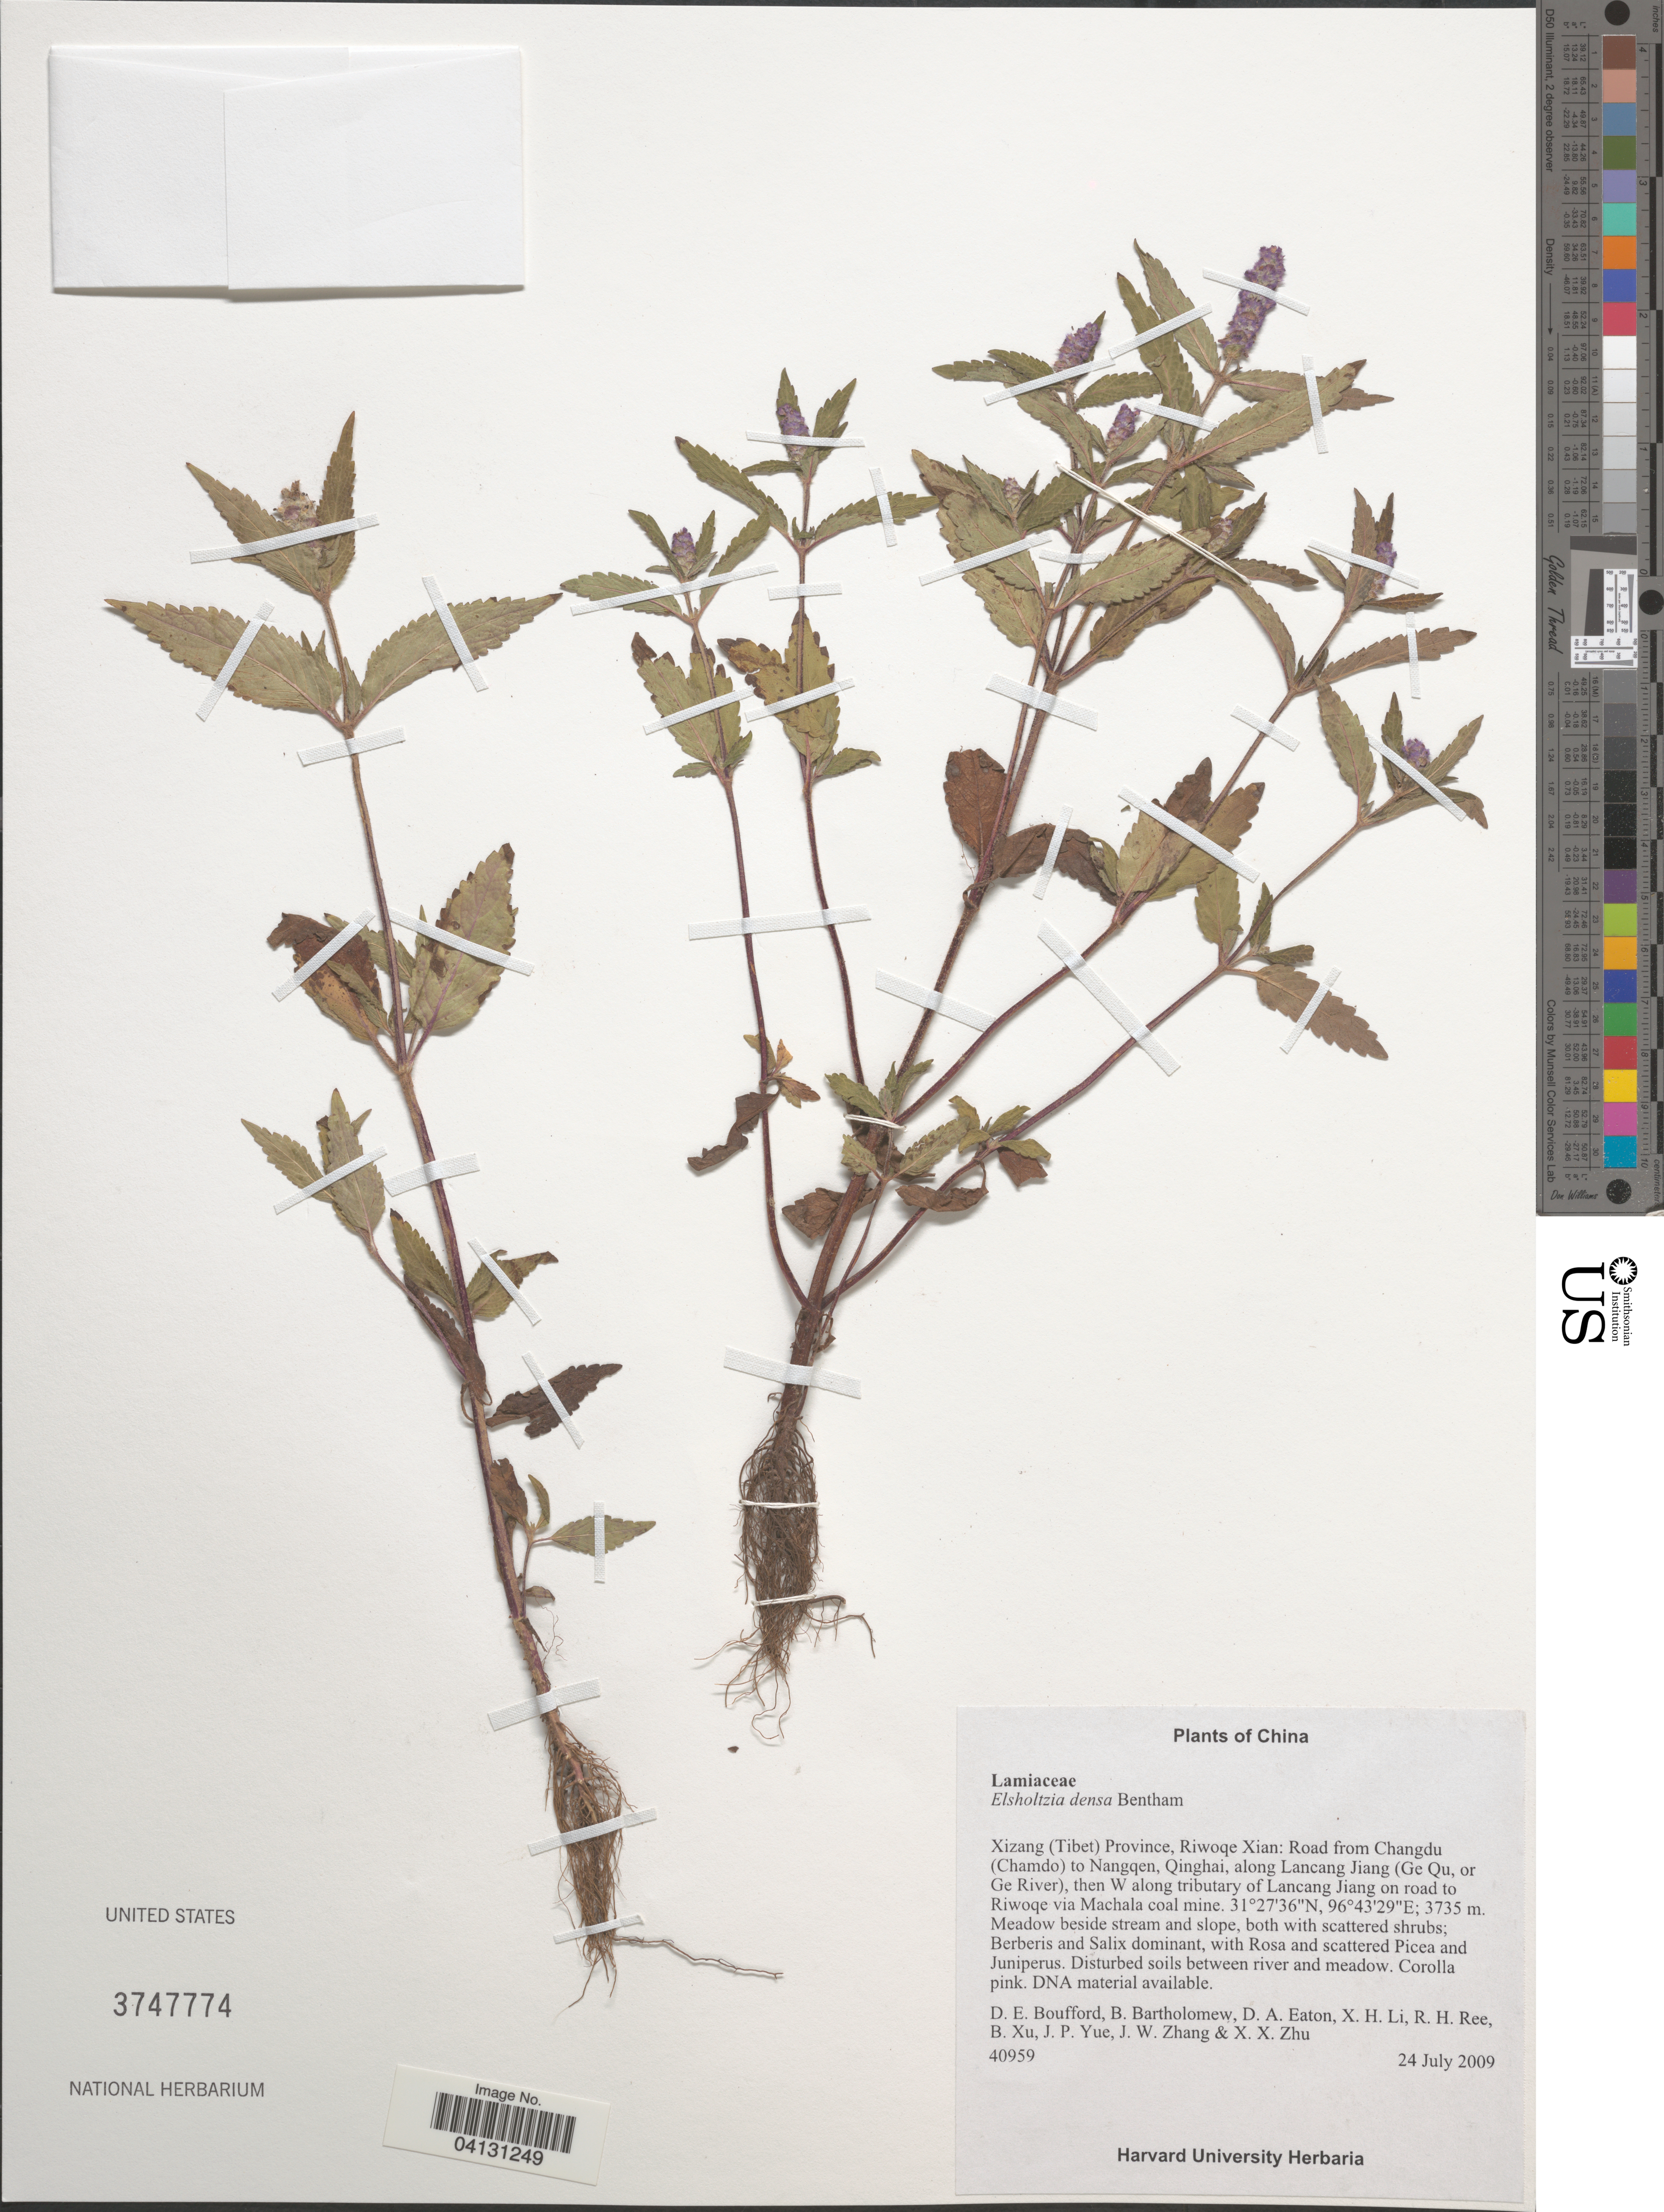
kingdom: Plantae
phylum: Tracheophyta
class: Magnoliopsida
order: Lamiales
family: Lamiaceae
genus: Elsholtzia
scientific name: Elsholtzia densa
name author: Benth.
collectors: D. E. Boufford, B. Bartholomew, D. Eaton, X. Li & et al.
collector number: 40959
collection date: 2009-07-24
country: China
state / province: Xizang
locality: (Tibet), Riwoqe Xian: Road from Changdu (Chamdo) to Nangqen, Qinghai, along Lancang Jiang (Ge Qu, or Ge River), then W along tributary of Lancang Jiang on road to Riwoqe via Machala coal mine.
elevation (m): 3735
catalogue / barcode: US 3747774